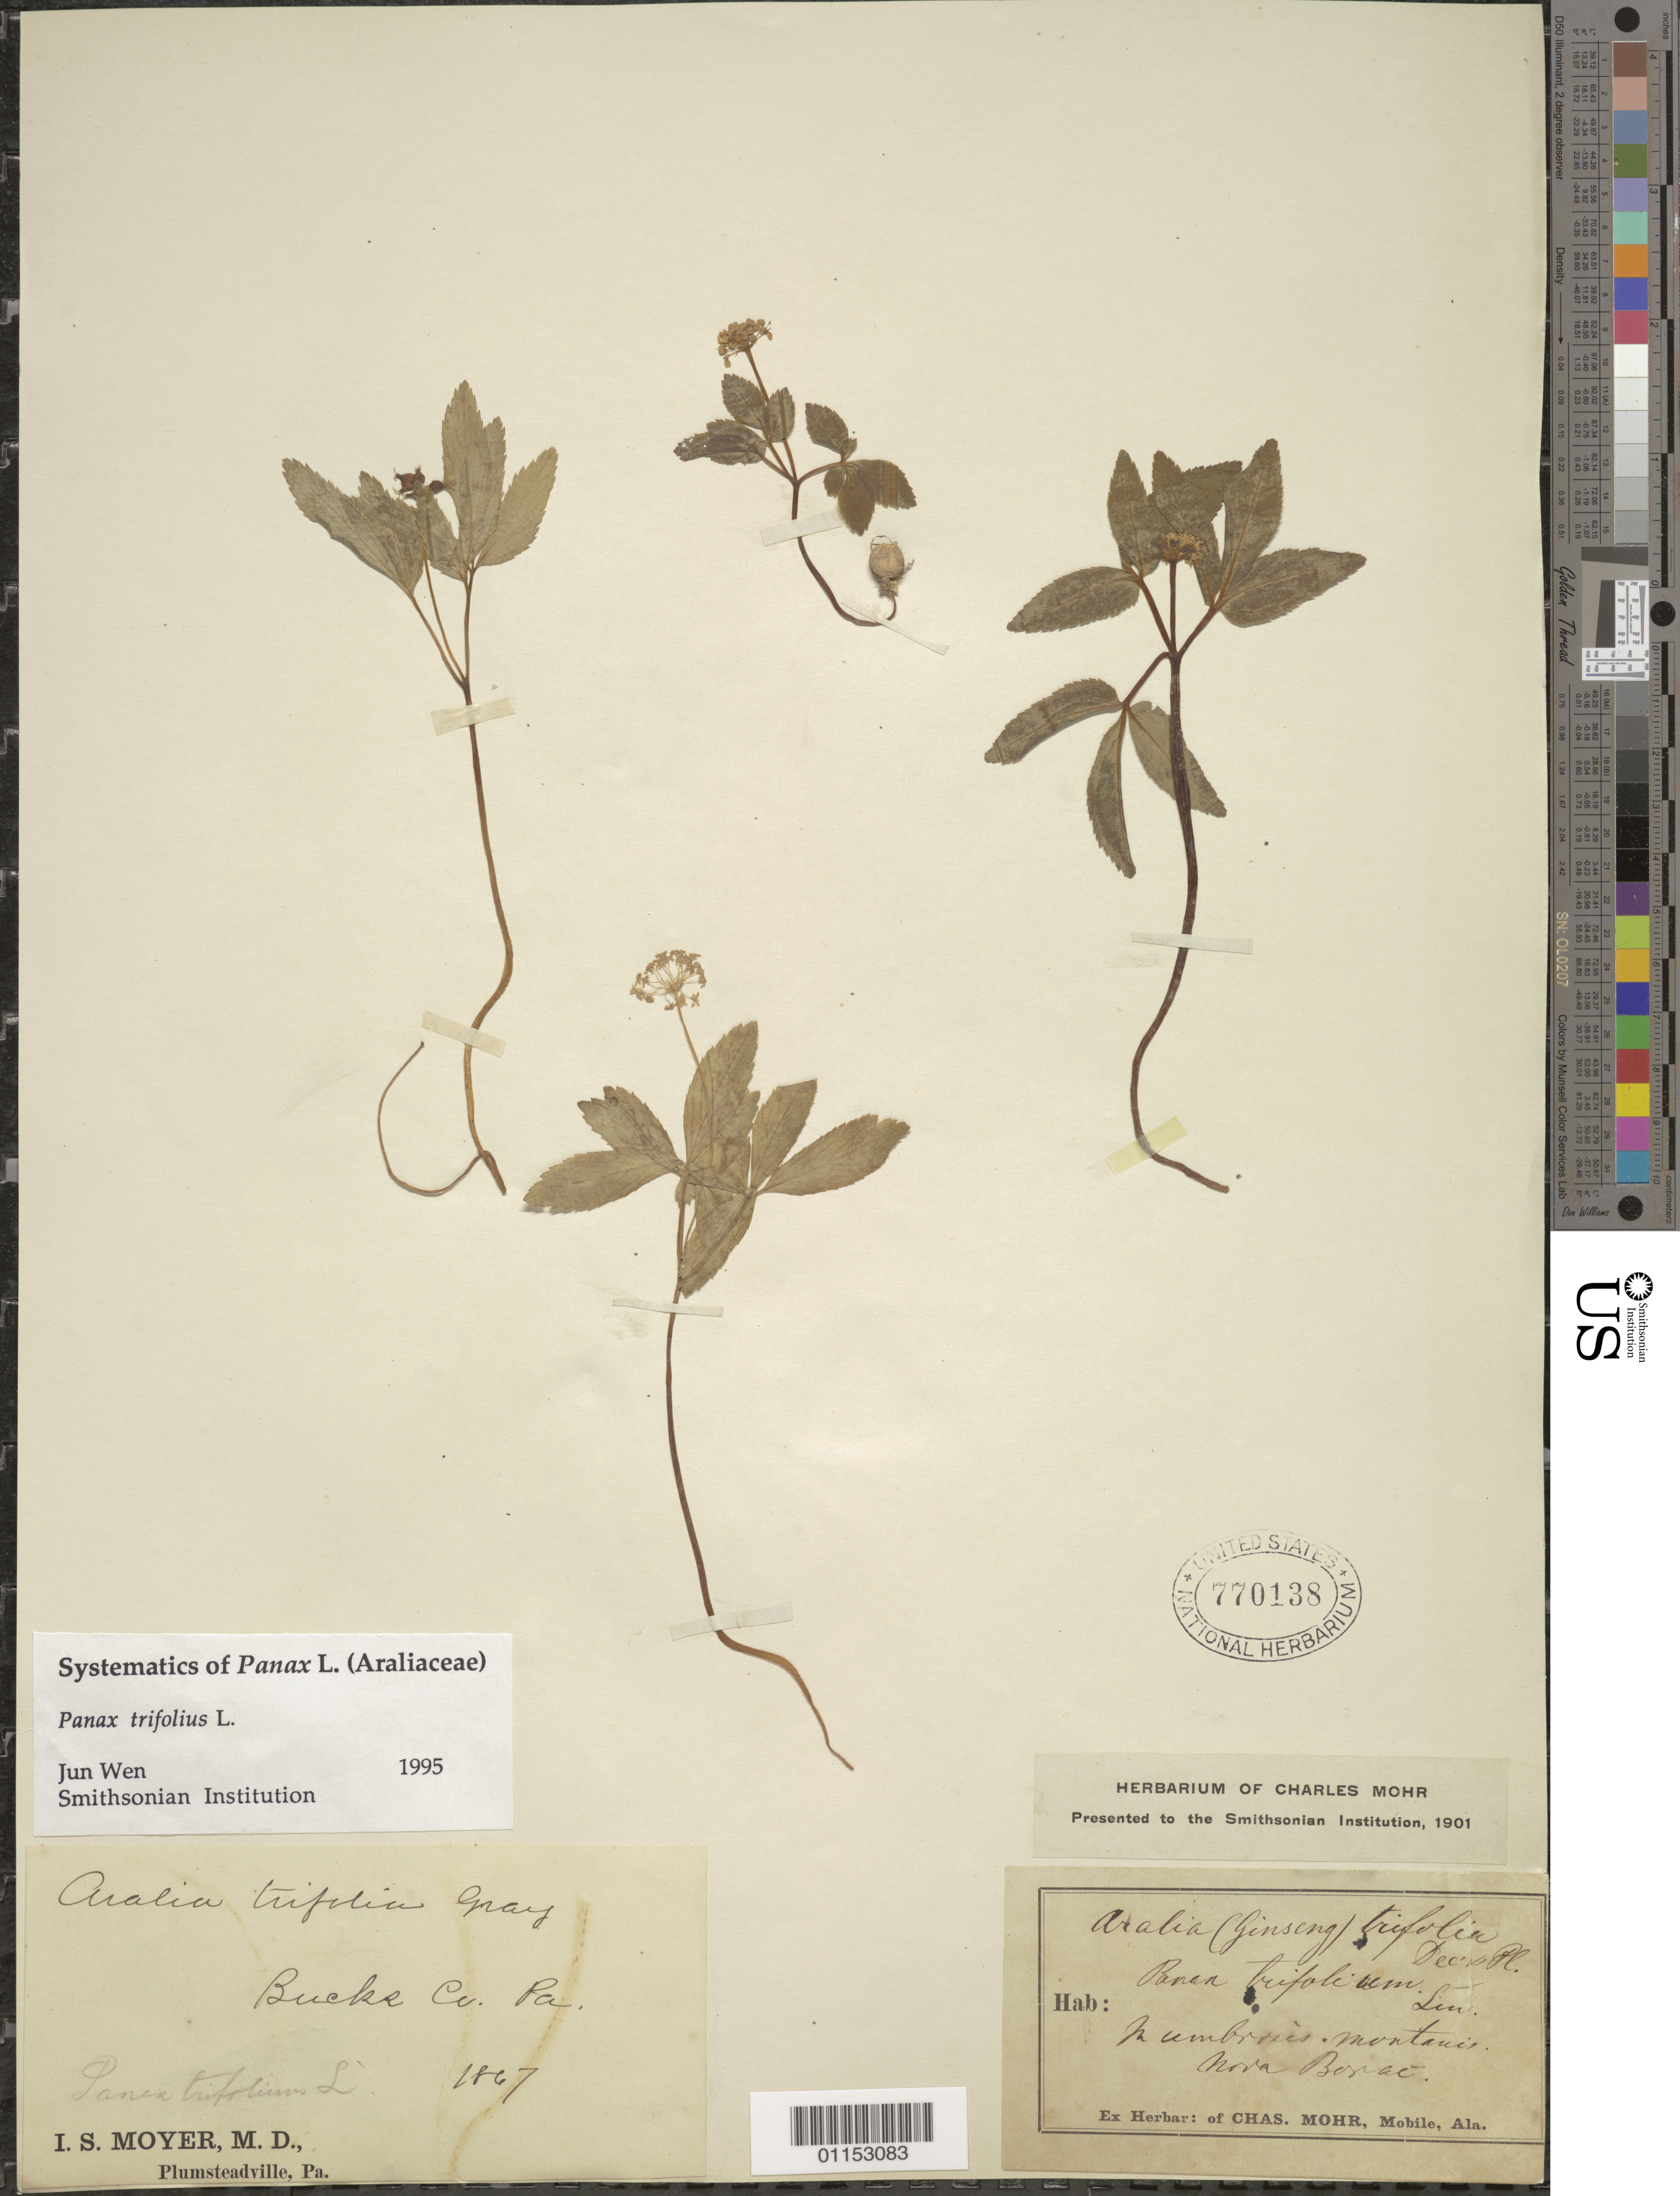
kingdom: Plantae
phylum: Tracheophyta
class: Magnoliopsida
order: Apiales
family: Araliaceae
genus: Panax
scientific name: Panax trifolius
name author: L.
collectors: I. S. Moyer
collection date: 1867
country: United States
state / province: Pennsylvania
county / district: Bucks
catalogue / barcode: US 770138